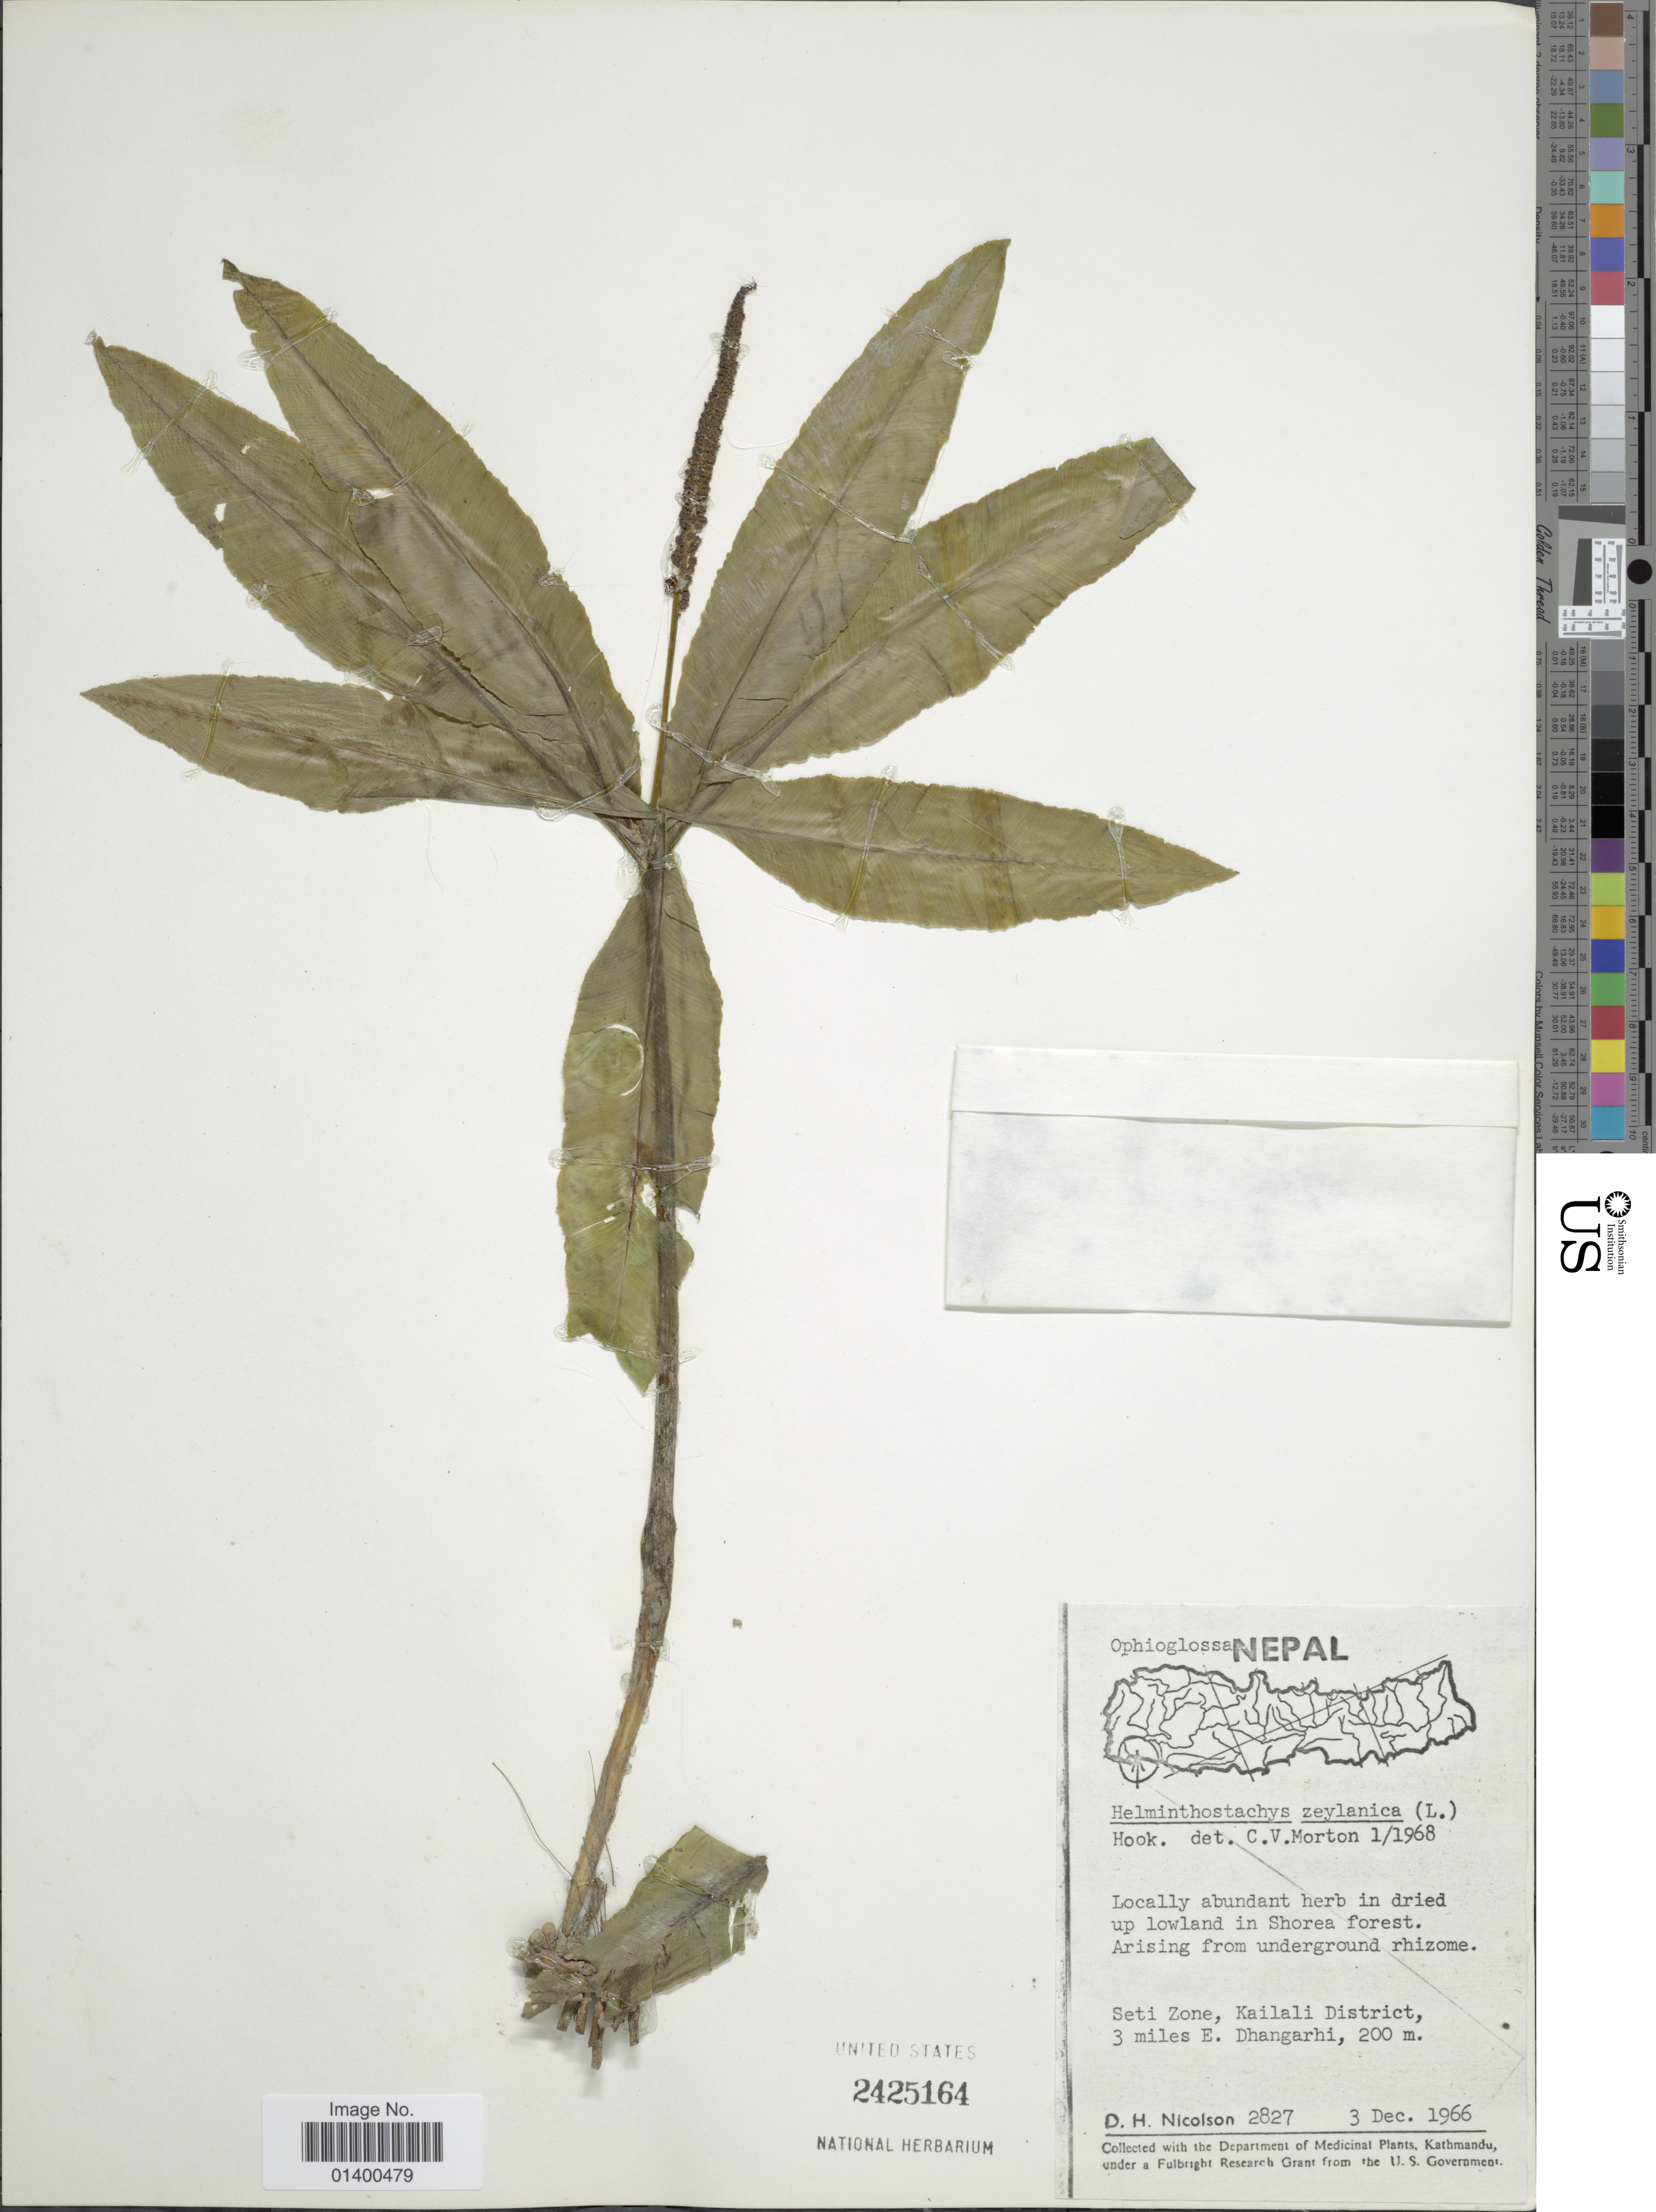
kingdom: Plantae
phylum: Tracheophyta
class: Polypodiopsida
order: Ophioglossales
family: Ophioglossaceae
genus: Helminthostachys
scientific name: Helminthostachys zeylanica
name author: (L.) Hook.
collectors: D. H. Nicolson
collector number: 2827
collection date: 1966-12-03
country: Nepal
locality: Seti Zone, Kailali District, 3 miles E. Dhangarhi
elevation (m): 200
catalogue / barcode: US 2425164